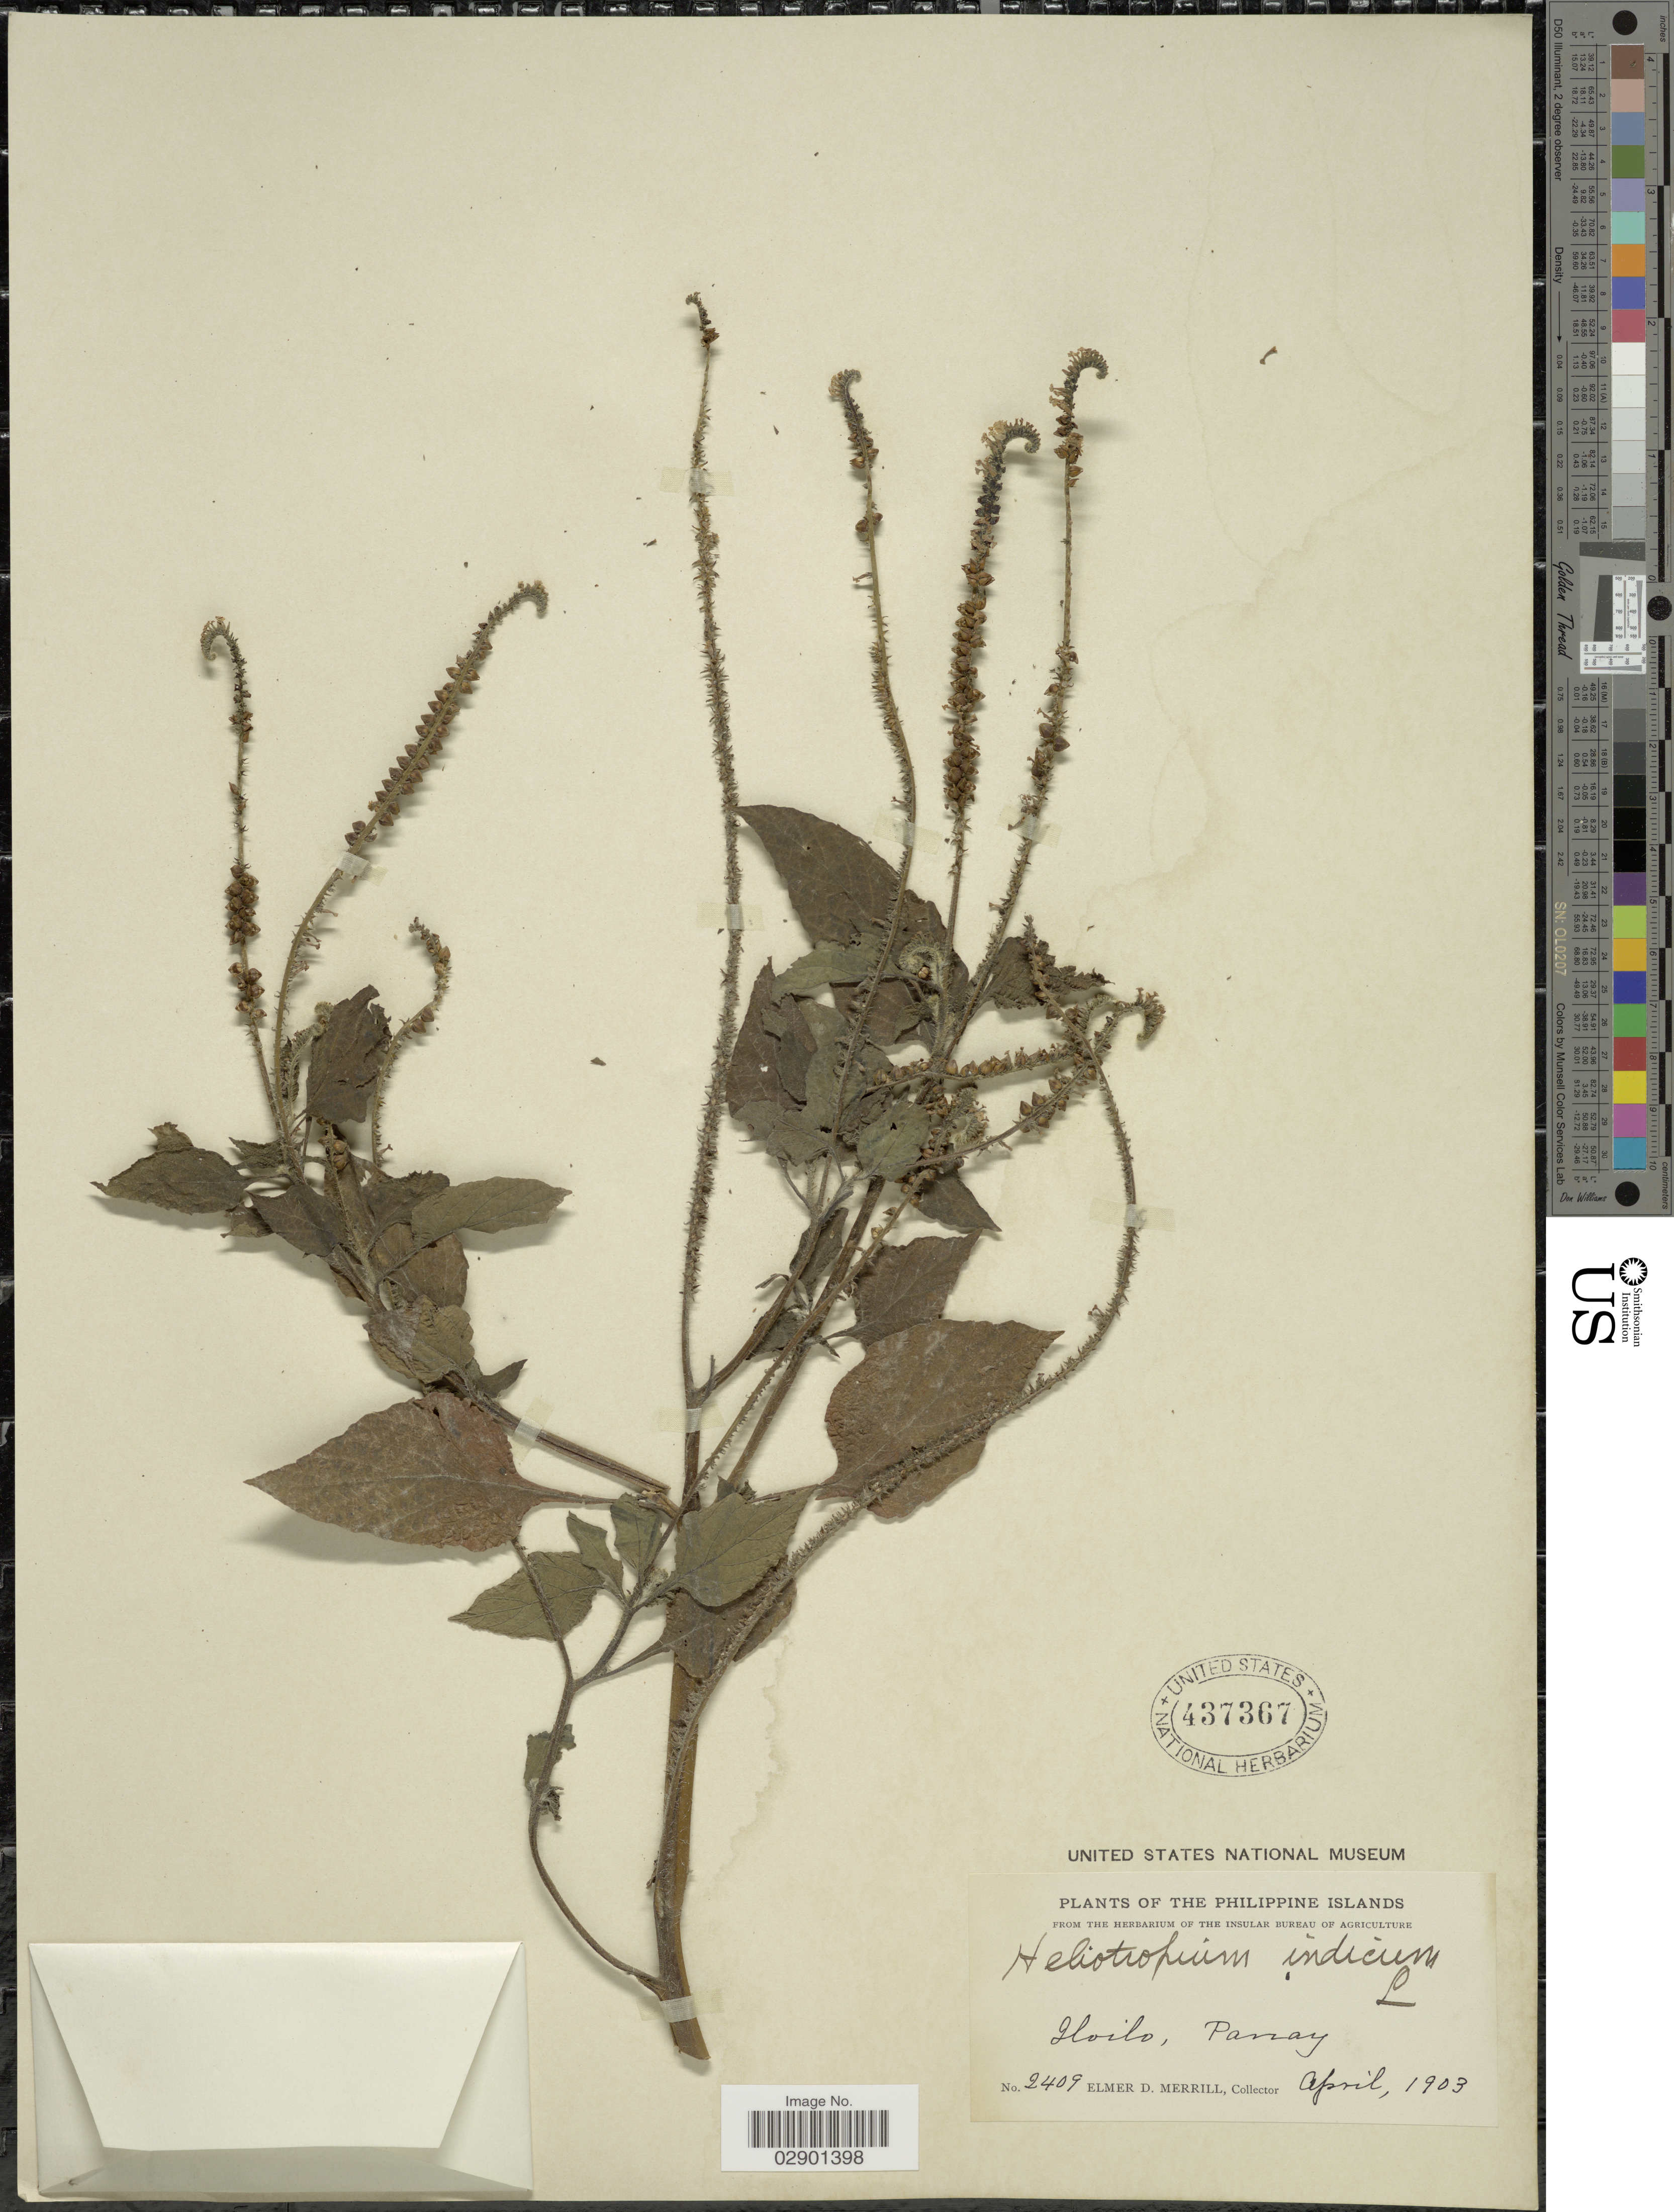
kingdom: Plantae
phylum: Tracheophyta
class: Magnoliopsida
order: Boraginales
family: Heliotropiaceae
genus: Heliotropium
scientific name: Heliotropium indicum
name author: L.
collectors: E. D. Merrill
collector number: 2409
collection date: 1903-04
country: Philippines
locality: Philippine Islands. Iloilo, Panay.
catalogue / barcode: US 437367